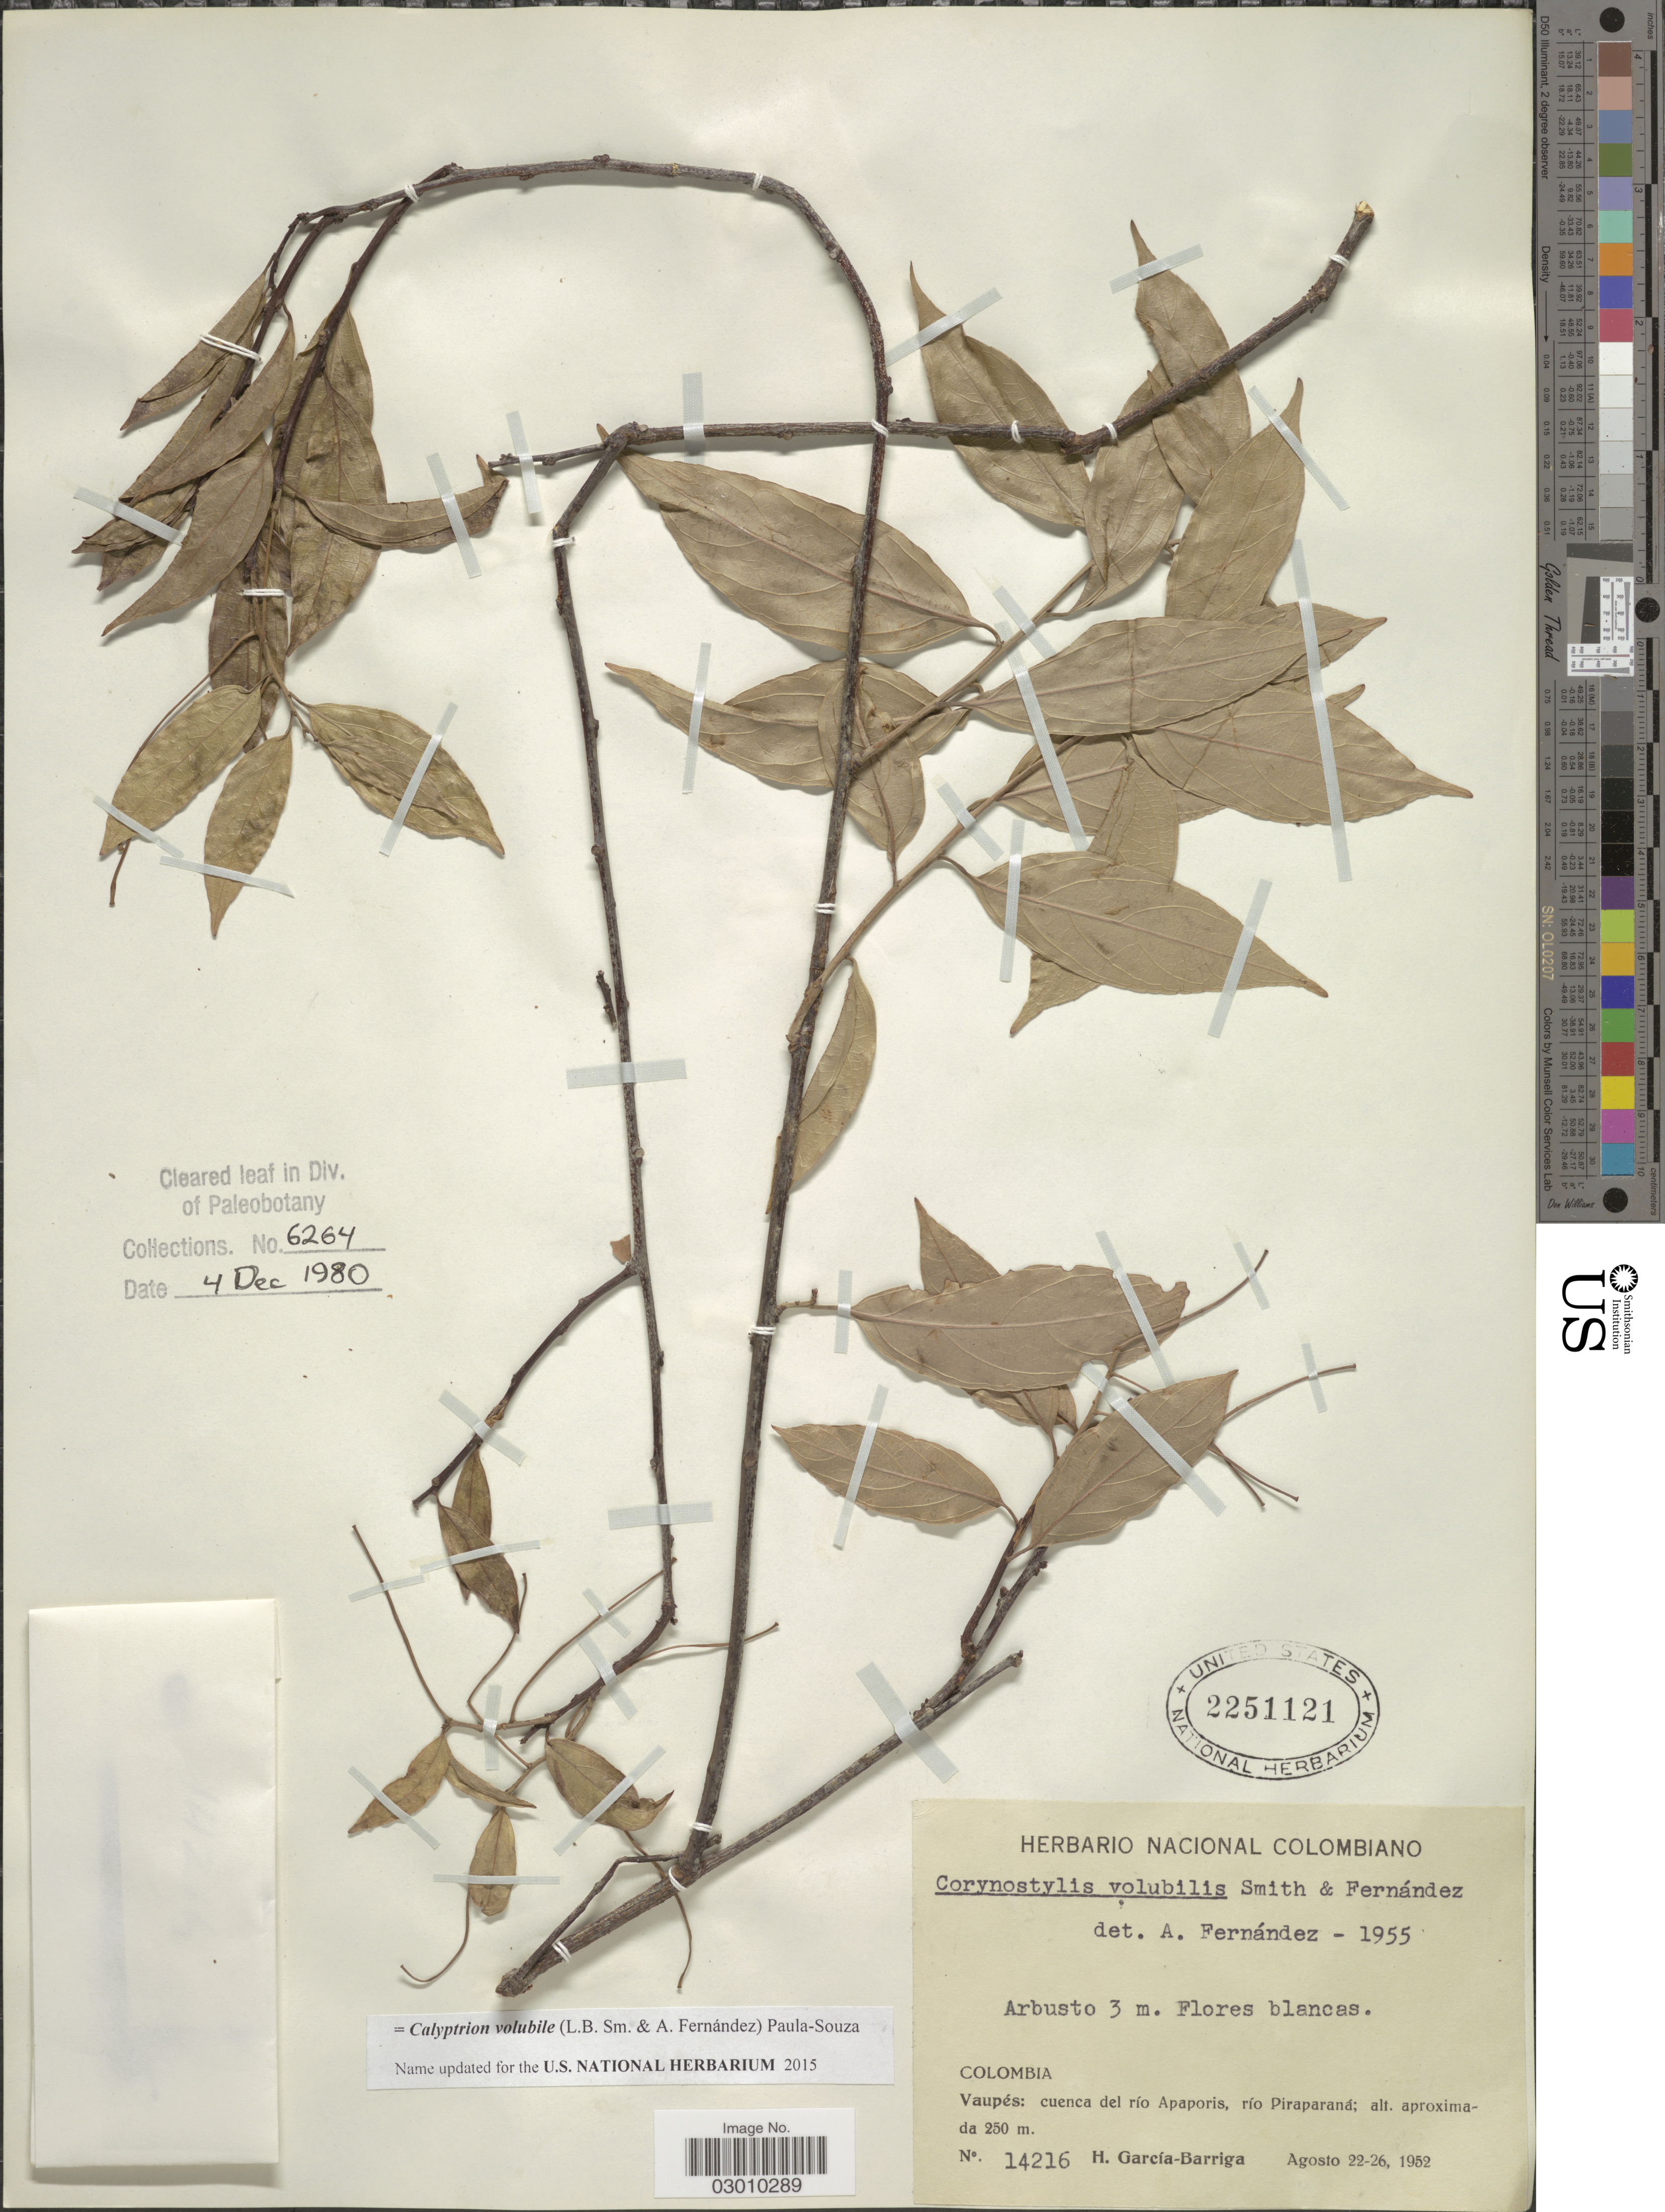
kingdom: Plantae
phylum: Tracheophyta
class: Magnoliopsida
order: Malpighiales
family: Violaceae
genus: Calyptrion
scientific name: Calyptrion volubile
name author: (L.B. Sm. & A. Fernández) Paula-Souza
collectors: H. García Barriga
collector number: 14216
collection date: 1952-08-22/1952-08-26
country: Colombia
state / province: Vaupés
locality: Cuenca del río Apaporis, río Piraparaná.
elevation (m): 250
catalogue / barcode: US 2251121